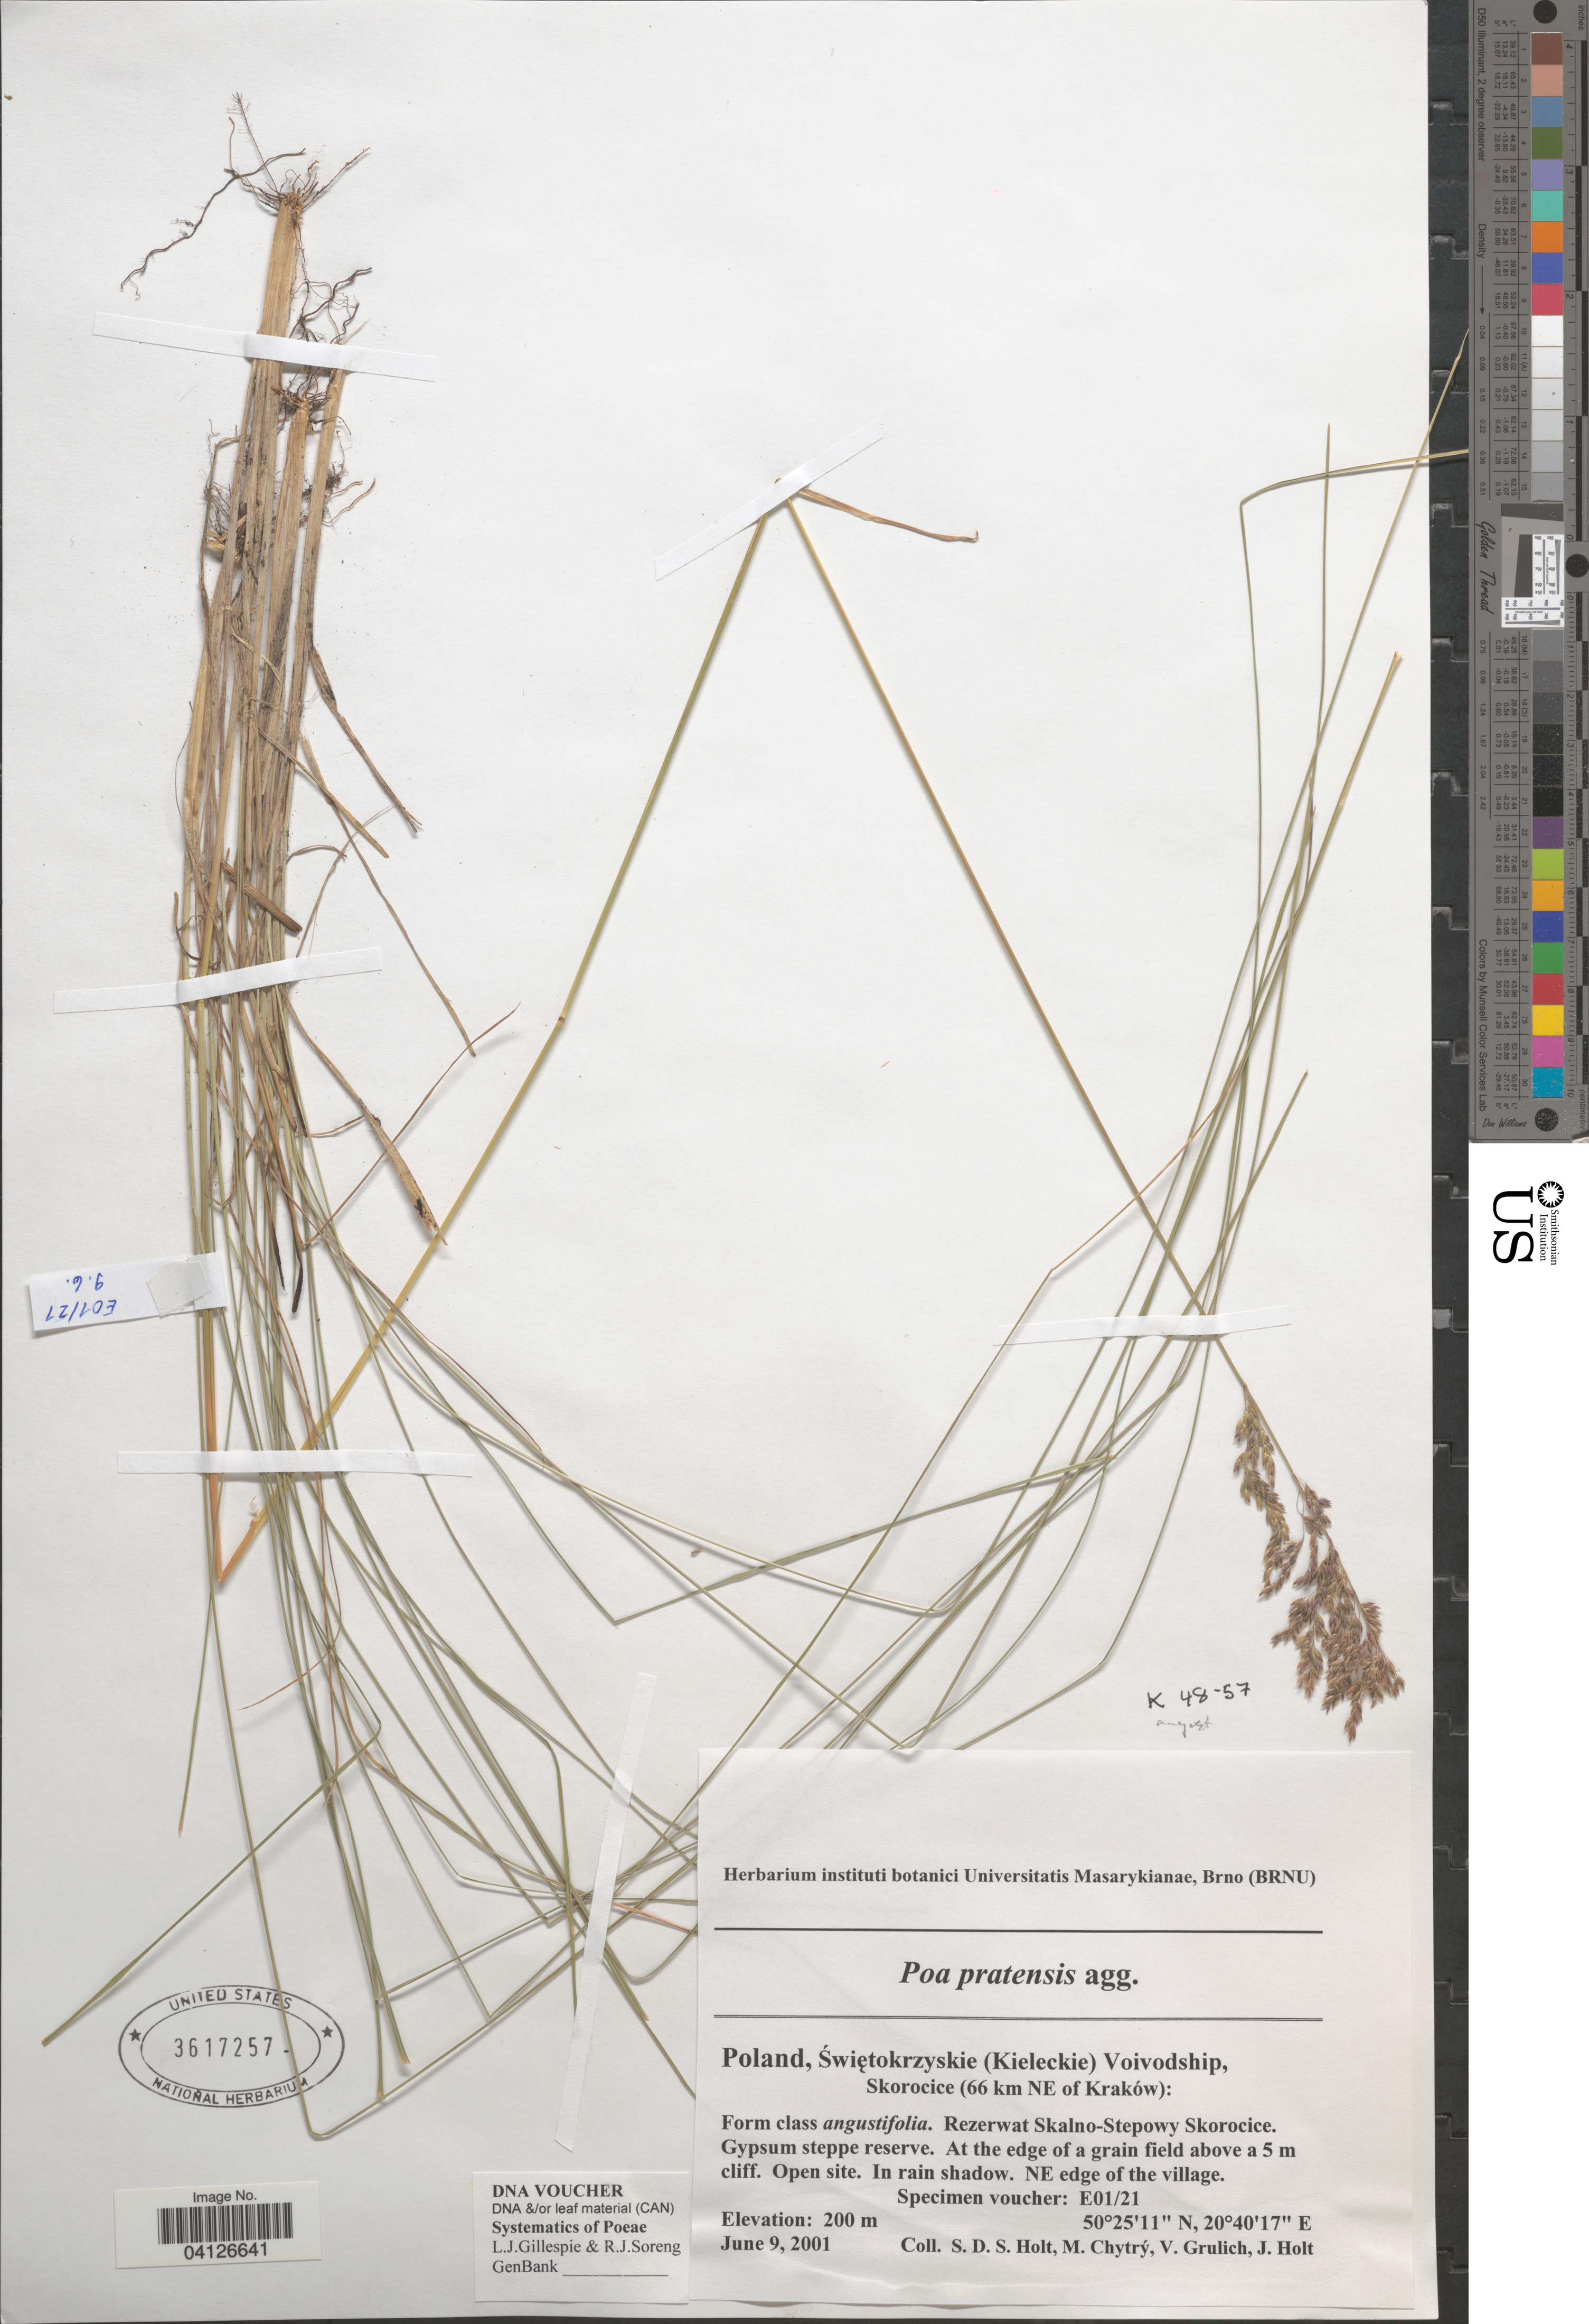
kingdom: Plantae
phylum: Tracheophyta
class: Liliopsida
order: Poales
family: Poaceae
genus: Poa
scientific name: Poa pratensis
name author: L.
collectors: S. Holt, M. Chytrý, V. Grulich & J. Holt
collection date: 2001-06-09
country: Poland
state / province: Swietokrzyskie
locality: (Kieleckie) Voivodship, Skorocice (66 km NE of Kraków). NE edge of the village.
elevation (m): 200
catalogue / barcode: US 3617257